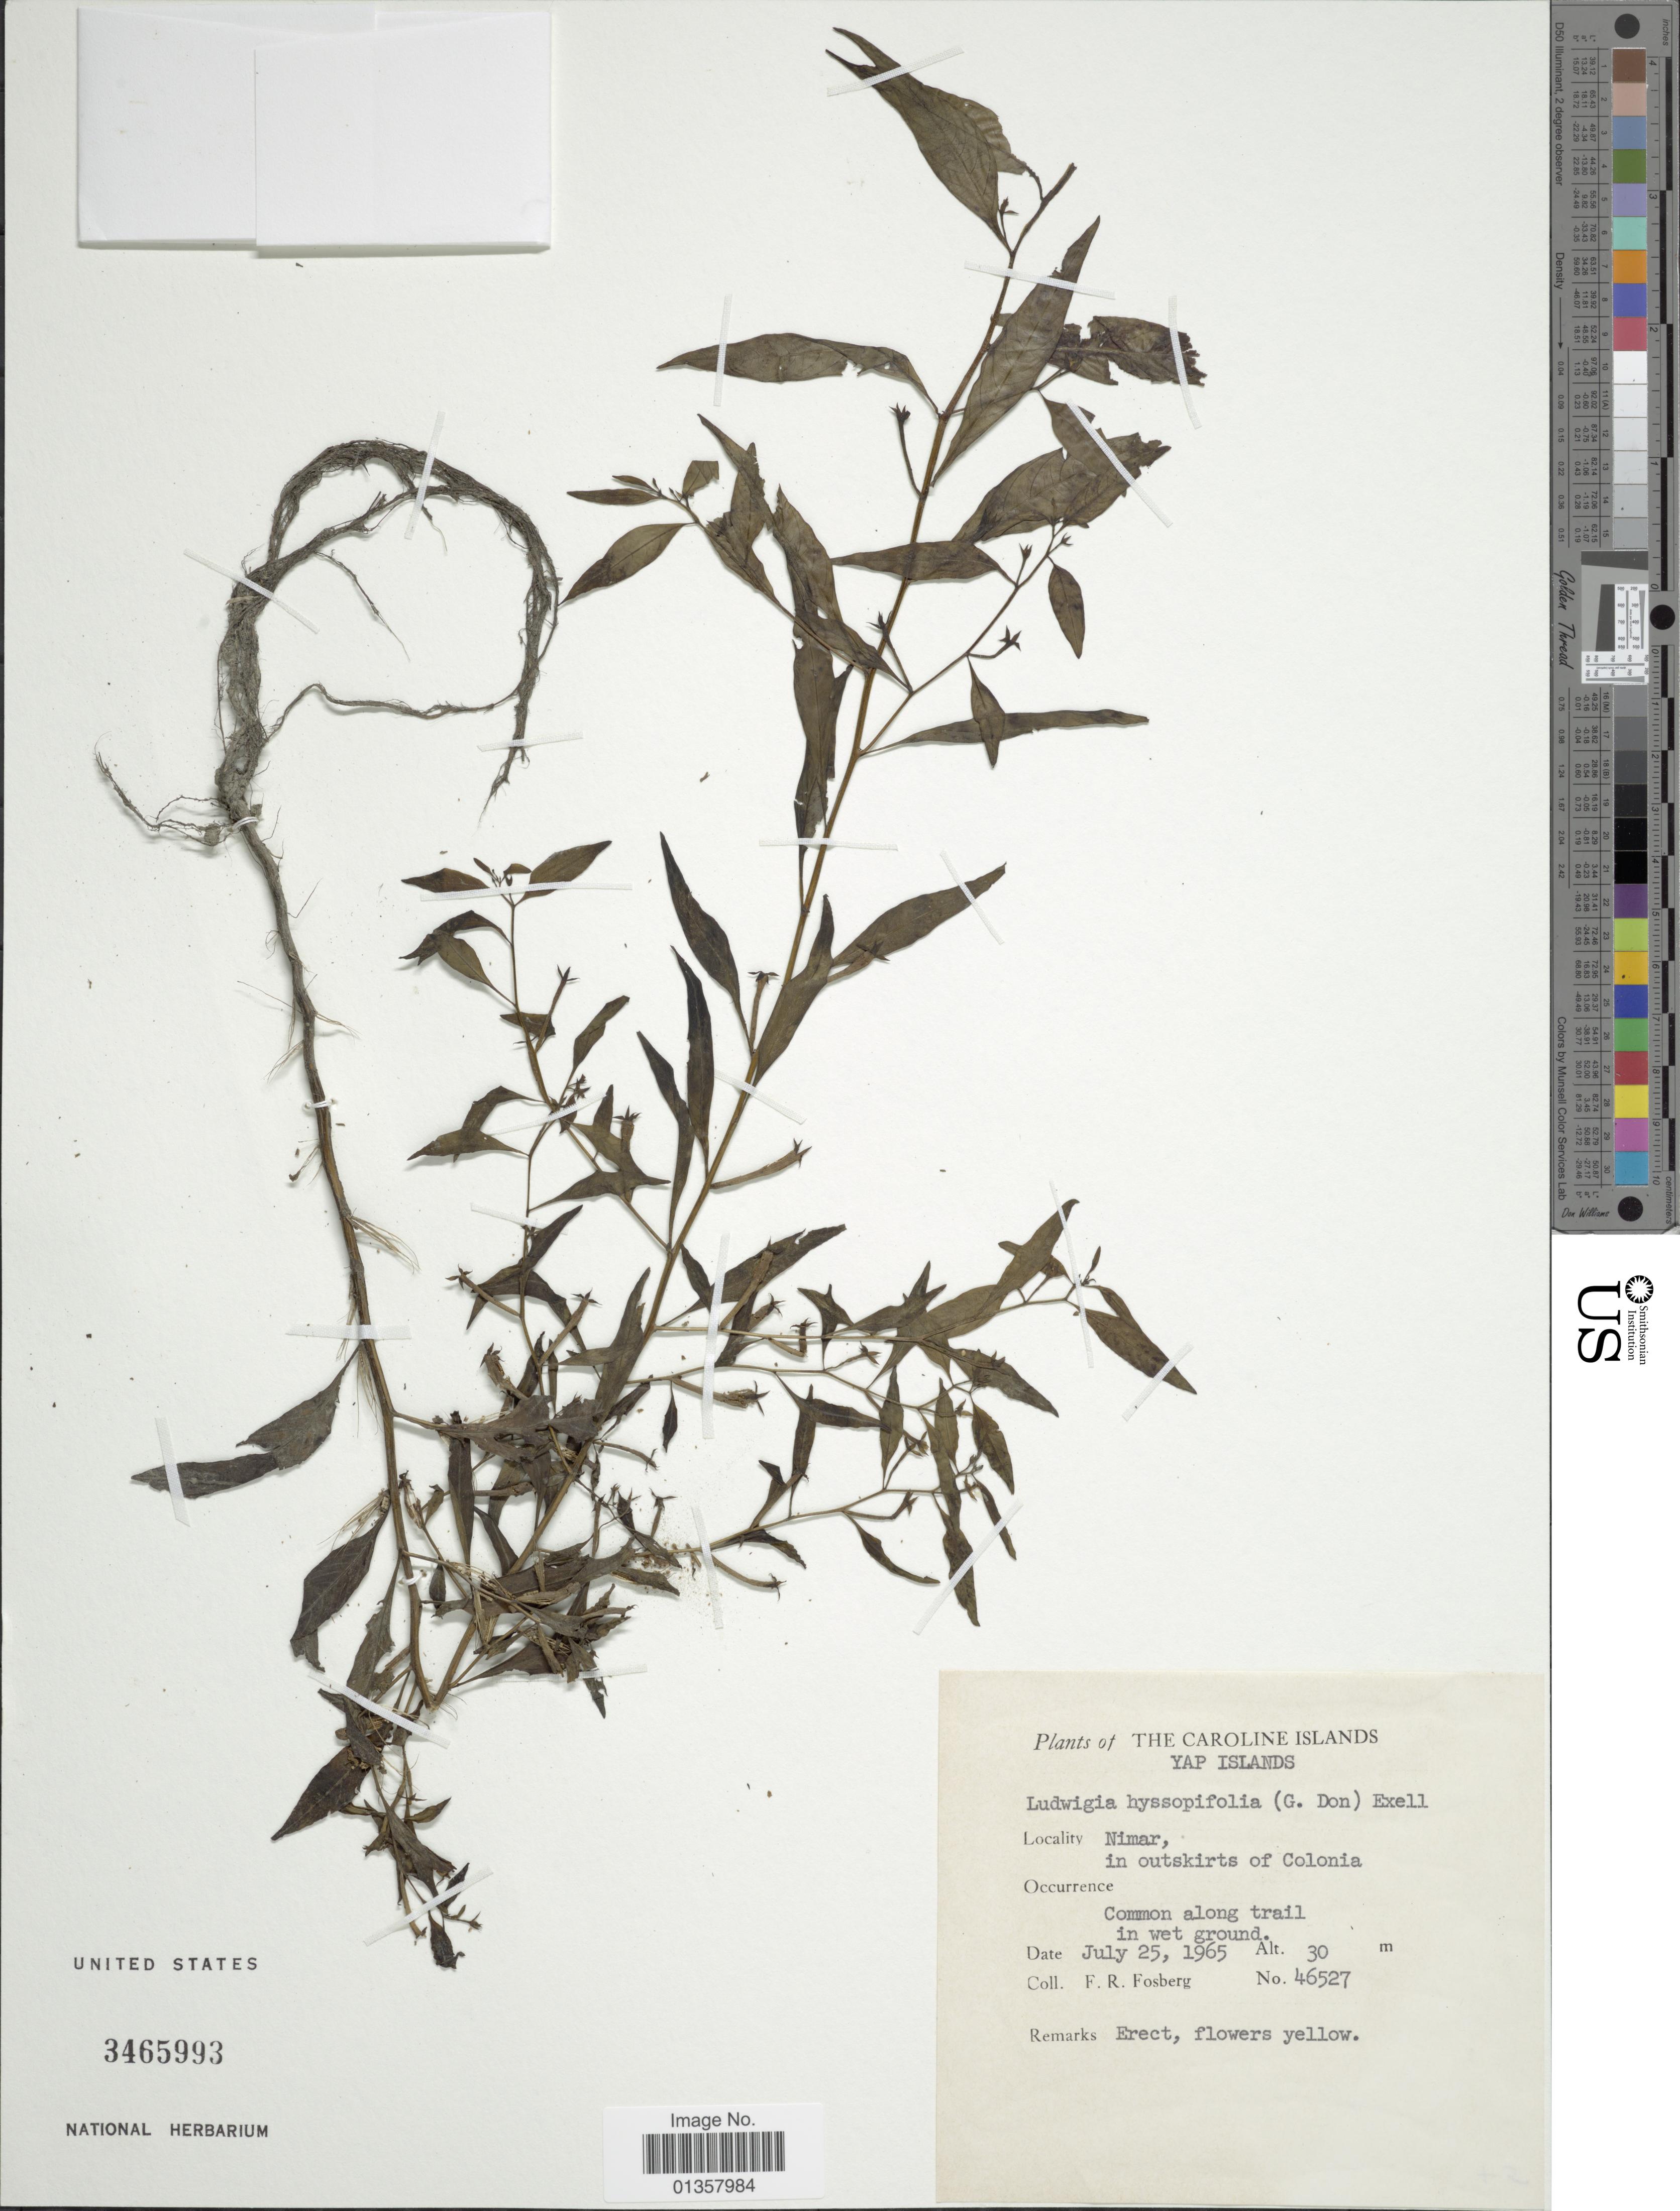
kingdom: Plantae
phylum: Tracheophyta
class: Magnoliopsida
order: Myrtales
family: Onagraceae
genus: Ludwigia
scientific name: Ludwigia hyssopifolia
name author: (G. Don) Exell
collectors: F. R. Fosberg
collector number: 46527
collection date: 1965-07-25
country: Micronesia, Federated States of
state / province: Yap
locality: Caroline Islands, Nimar, in outskirts of Colonia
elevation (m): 30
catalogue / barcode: US 3465993